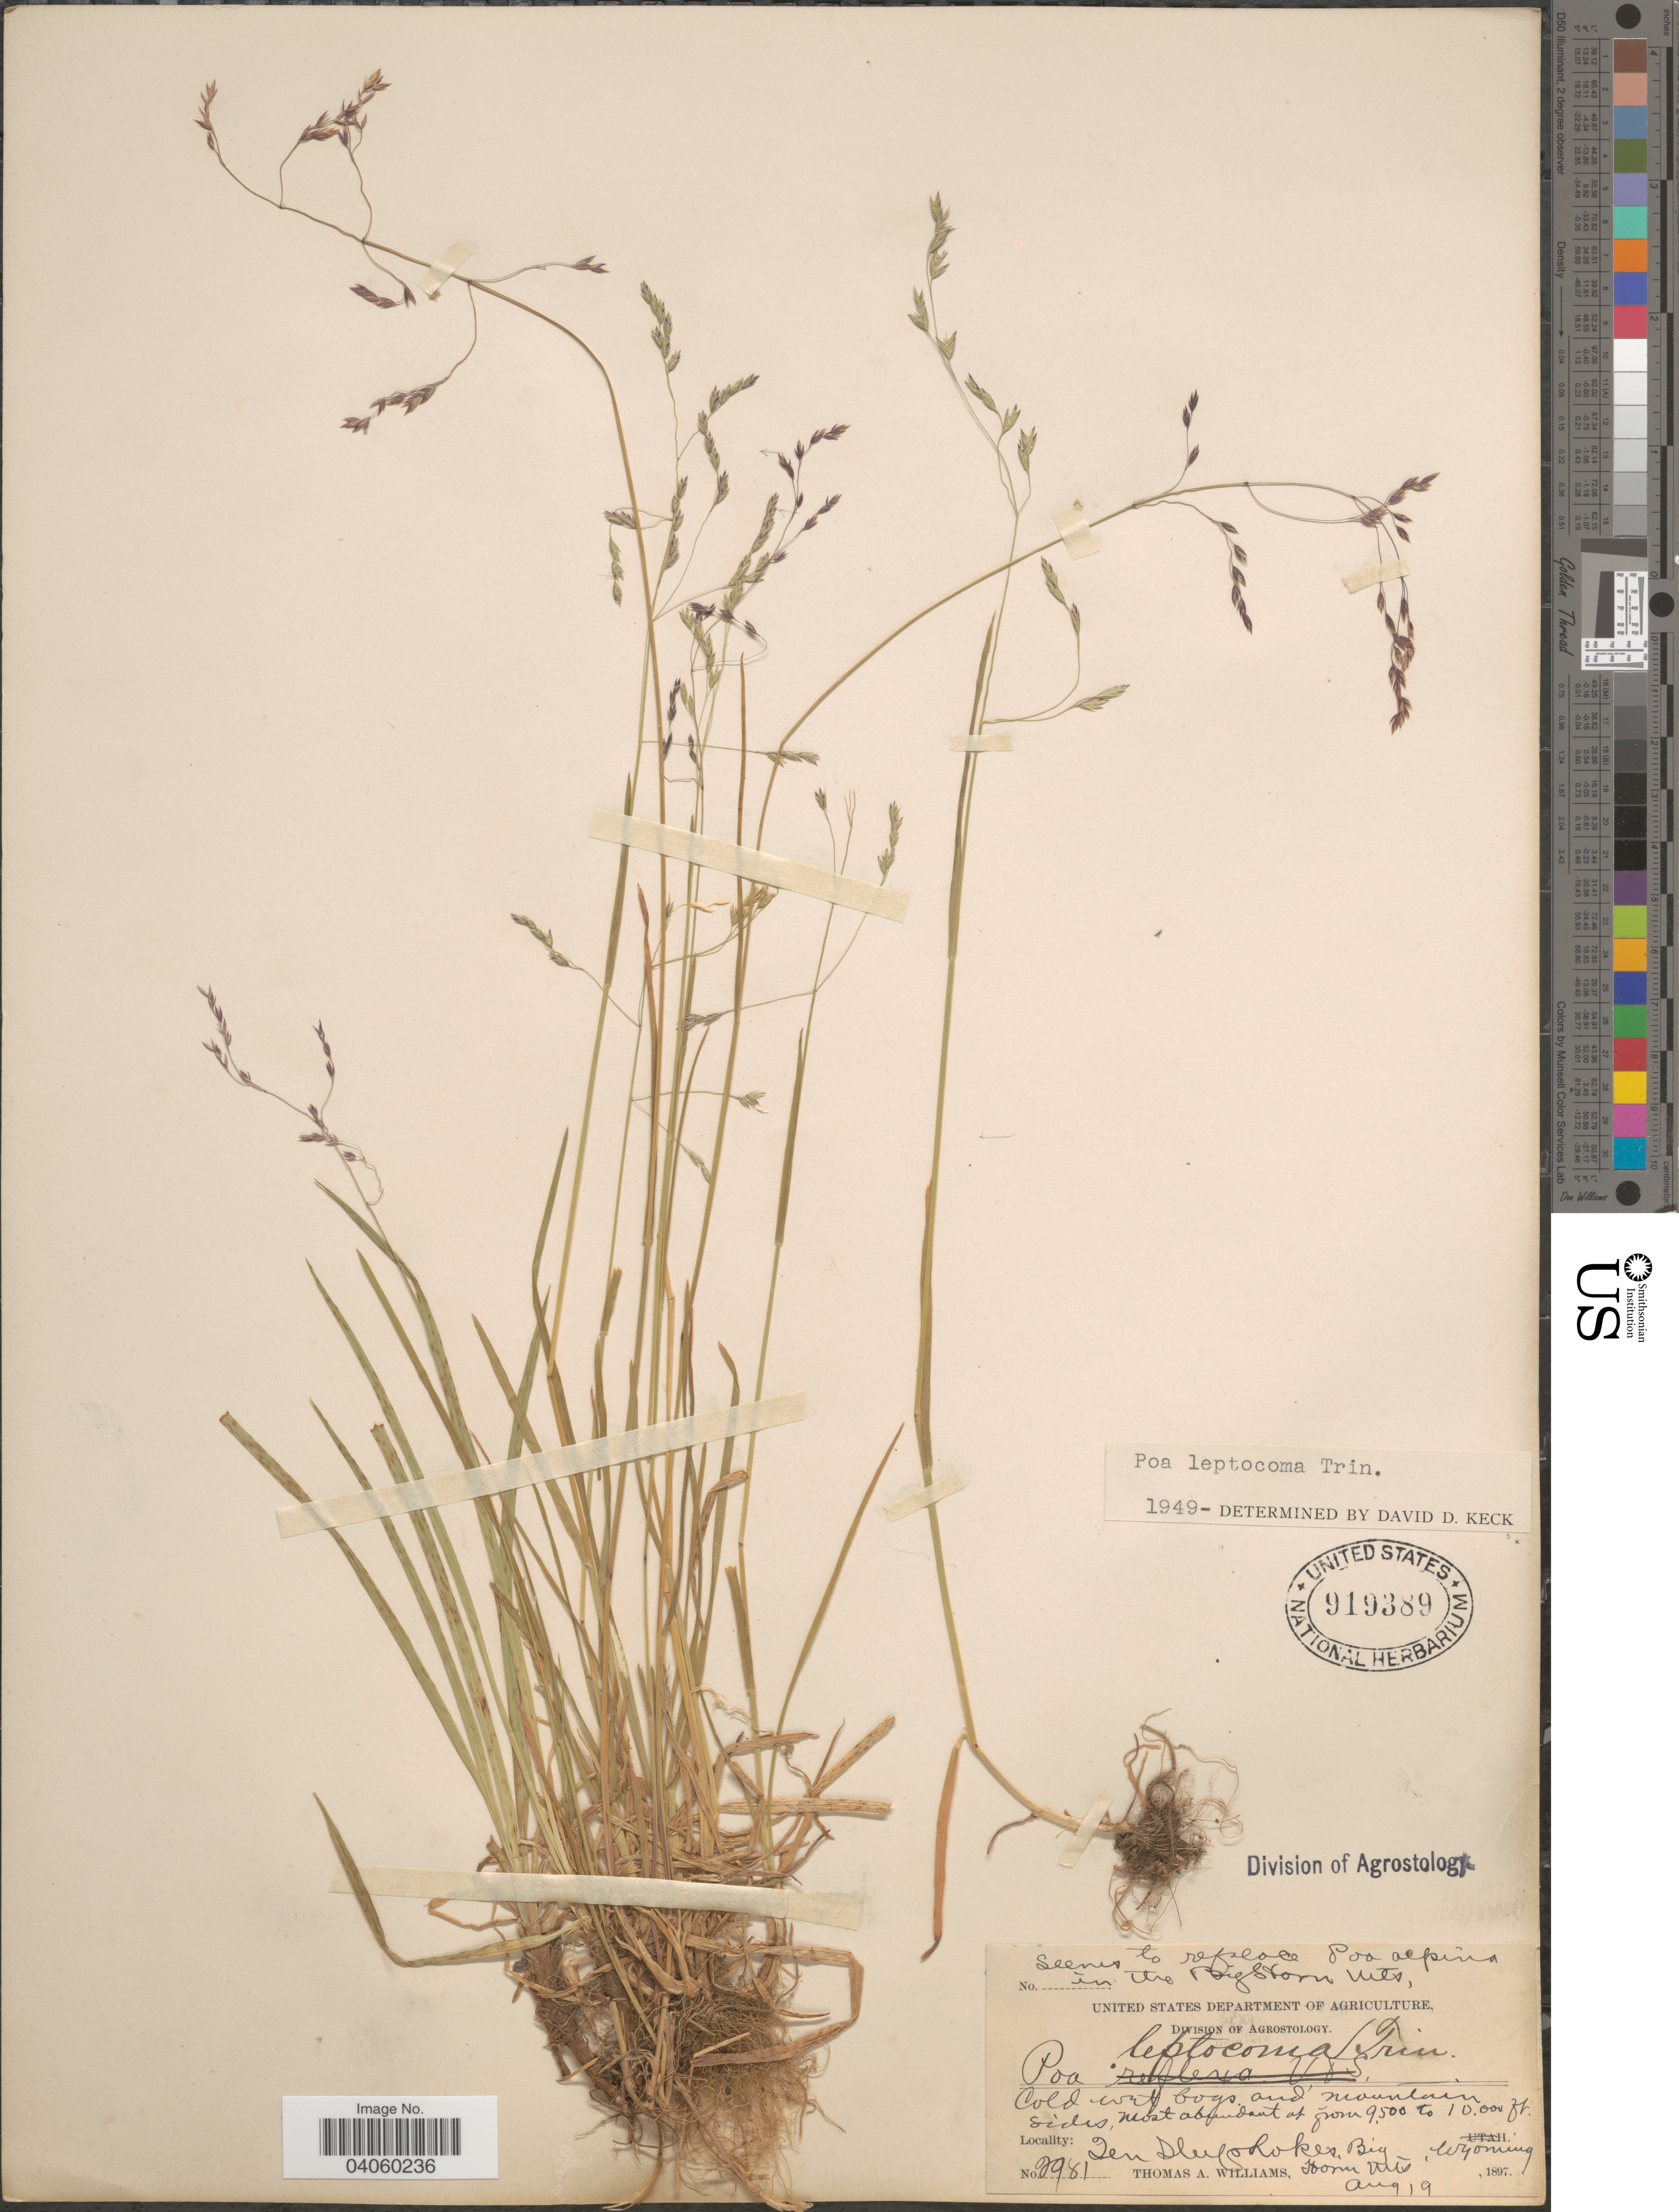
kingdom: Plantae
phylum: Tracheophyta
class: Liliopsida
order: Poales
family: Poaceae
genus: Poa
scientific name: Poa leptocoma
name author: Trin.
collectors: T. A. Williams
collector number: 2981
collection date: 1897-08-19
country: United States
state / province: Wyoming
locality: In the Big Horn Mts. Ten Sleep Lakes, Big Horn Mts.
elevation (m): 2896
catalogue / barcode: US 919389